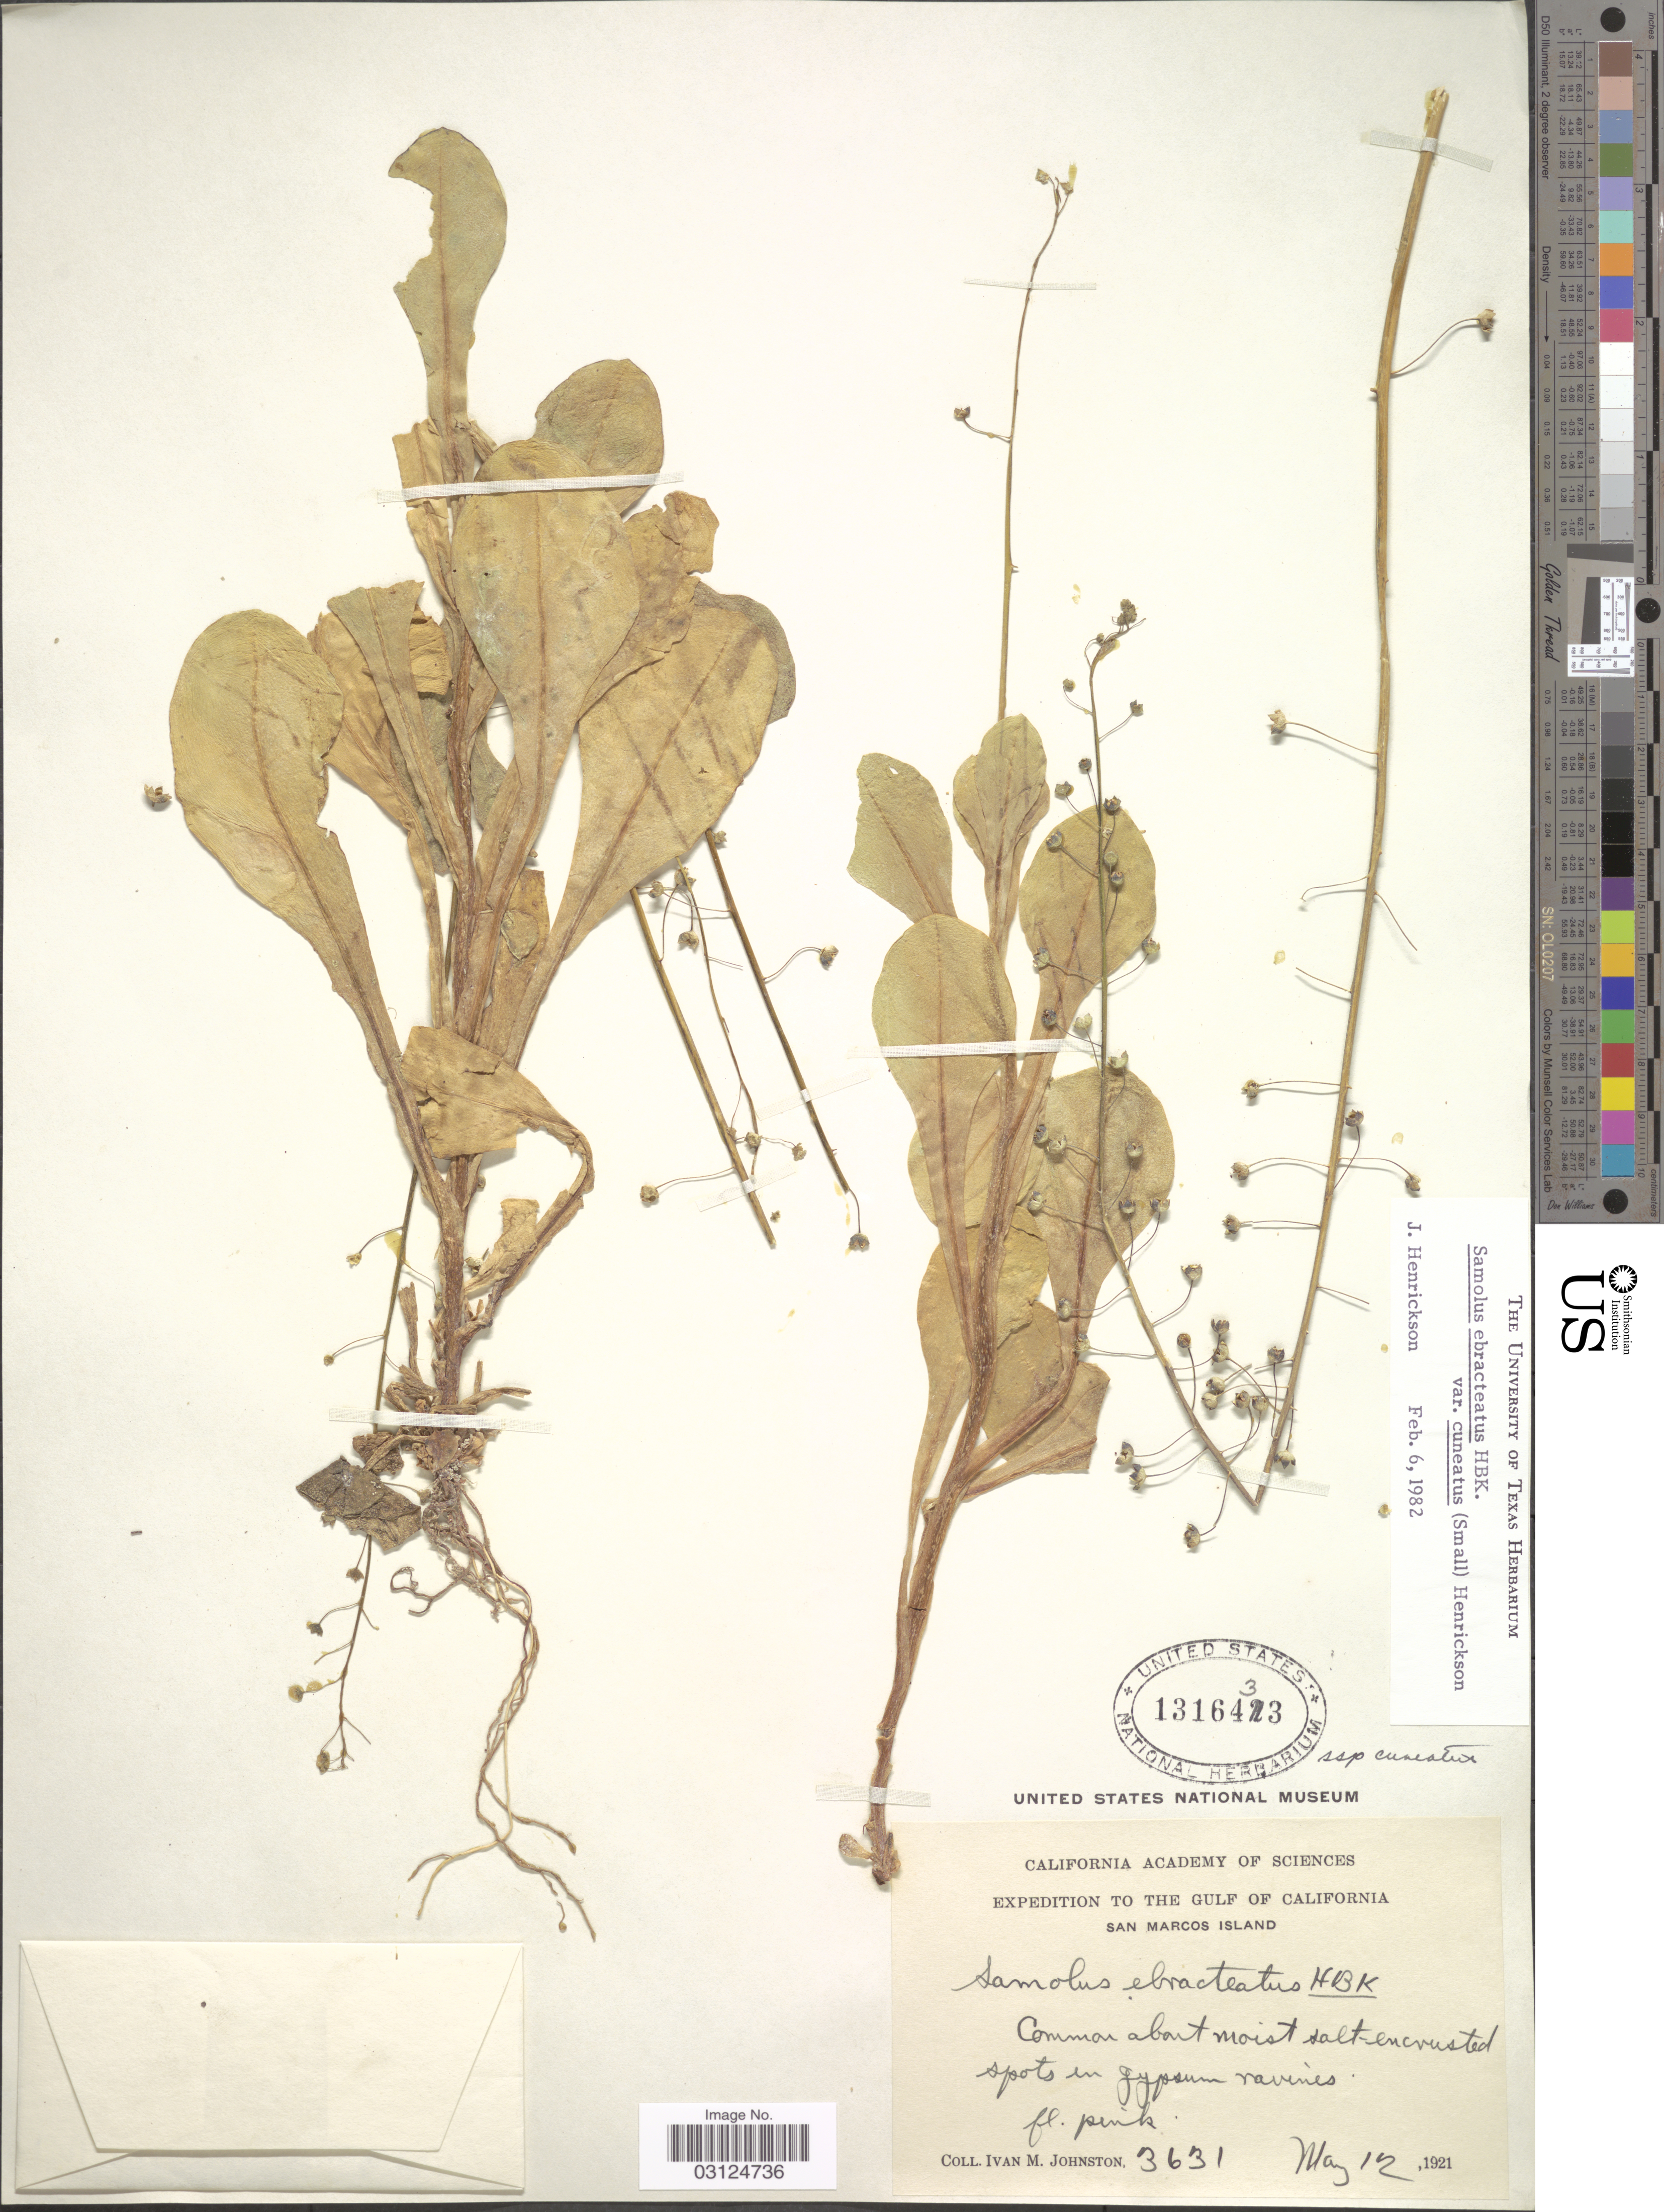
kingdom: Plantae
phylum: Tracheophyta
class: Magnoliopsida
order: Ericales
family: Primulaceae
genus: Samolus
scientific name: Samolus ebracteatus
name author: Kunth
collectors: I.M. Johnston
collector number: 3631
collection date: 1921-05-12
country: United States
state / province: California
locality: The Gulf of California. San Marcos Island.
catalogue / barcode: US 1316433